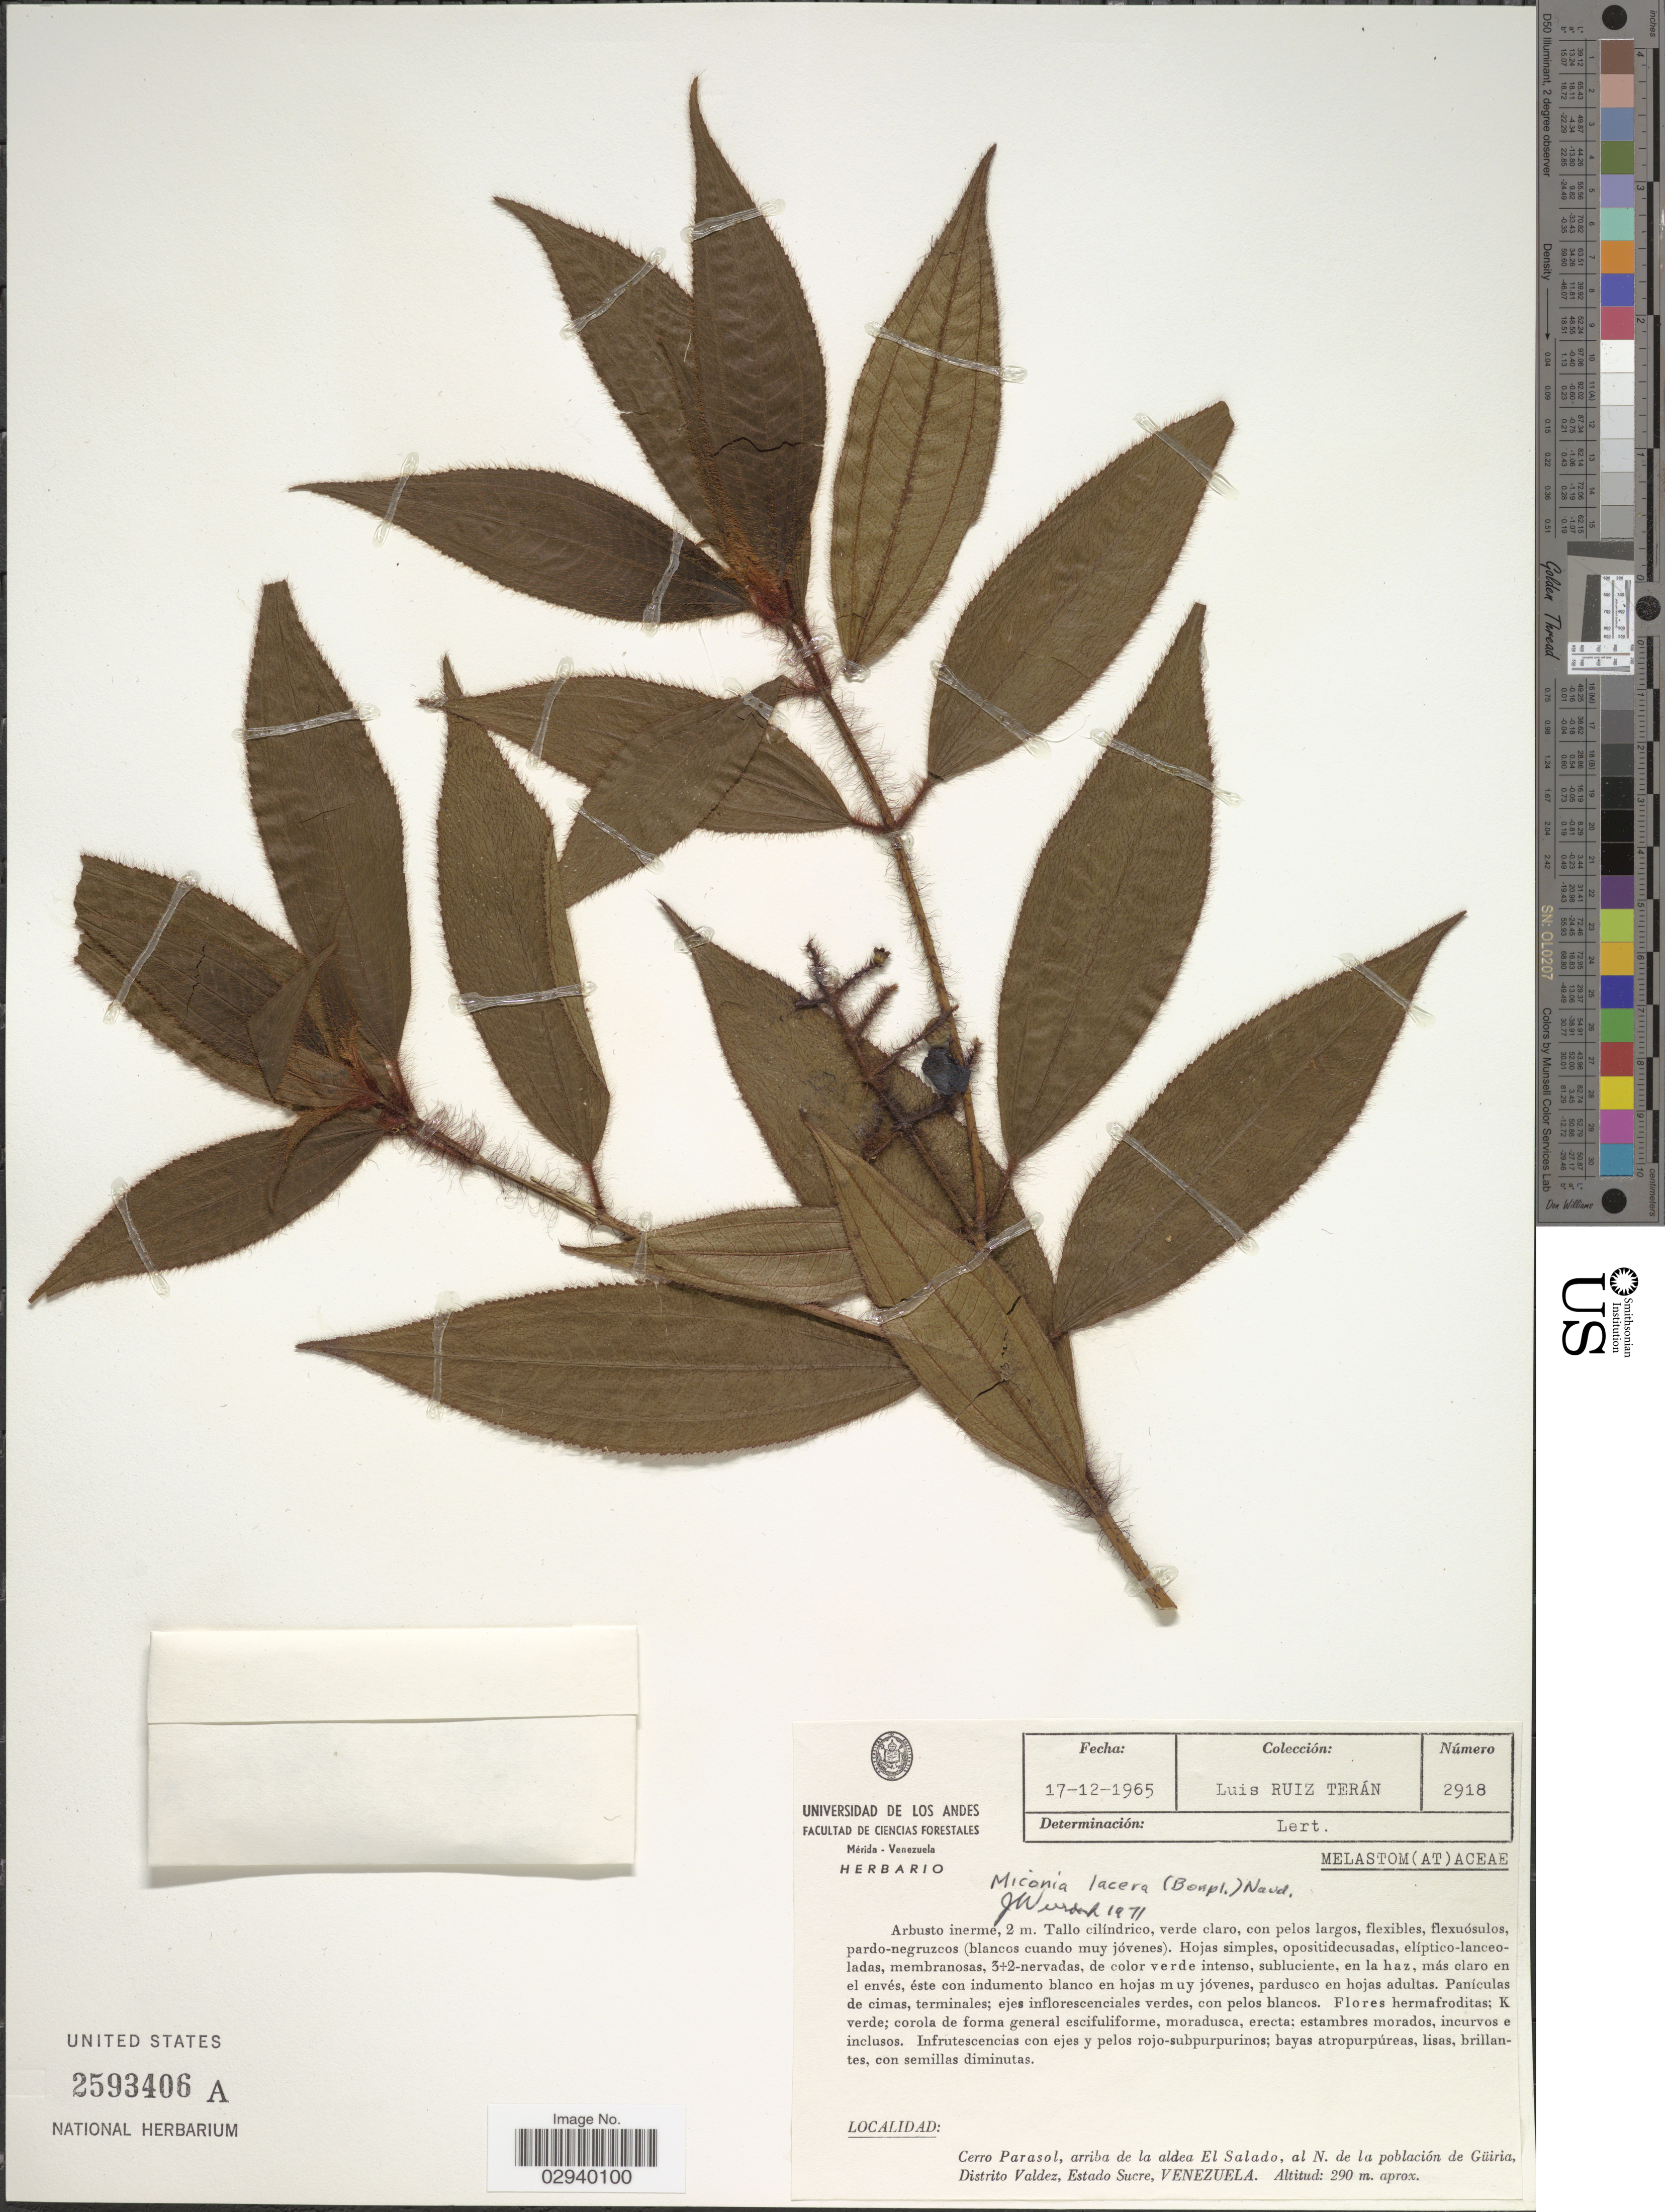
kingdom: Plantae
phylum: Tracheophyta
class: Magnoliopsida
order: Myrtales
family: Melastomataceae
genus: Miconia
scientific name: Miconia lacera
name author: (Bonpl.) Naudin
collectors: L. Teran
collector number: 2918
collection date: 1965-12-17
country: Venezuela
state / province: Sucre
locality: Cerro Parasol, arriba de la aldea El Salado, al N. de la población de Güiria, Distrito Valdez.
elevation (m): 290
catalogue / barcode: US 2593406A